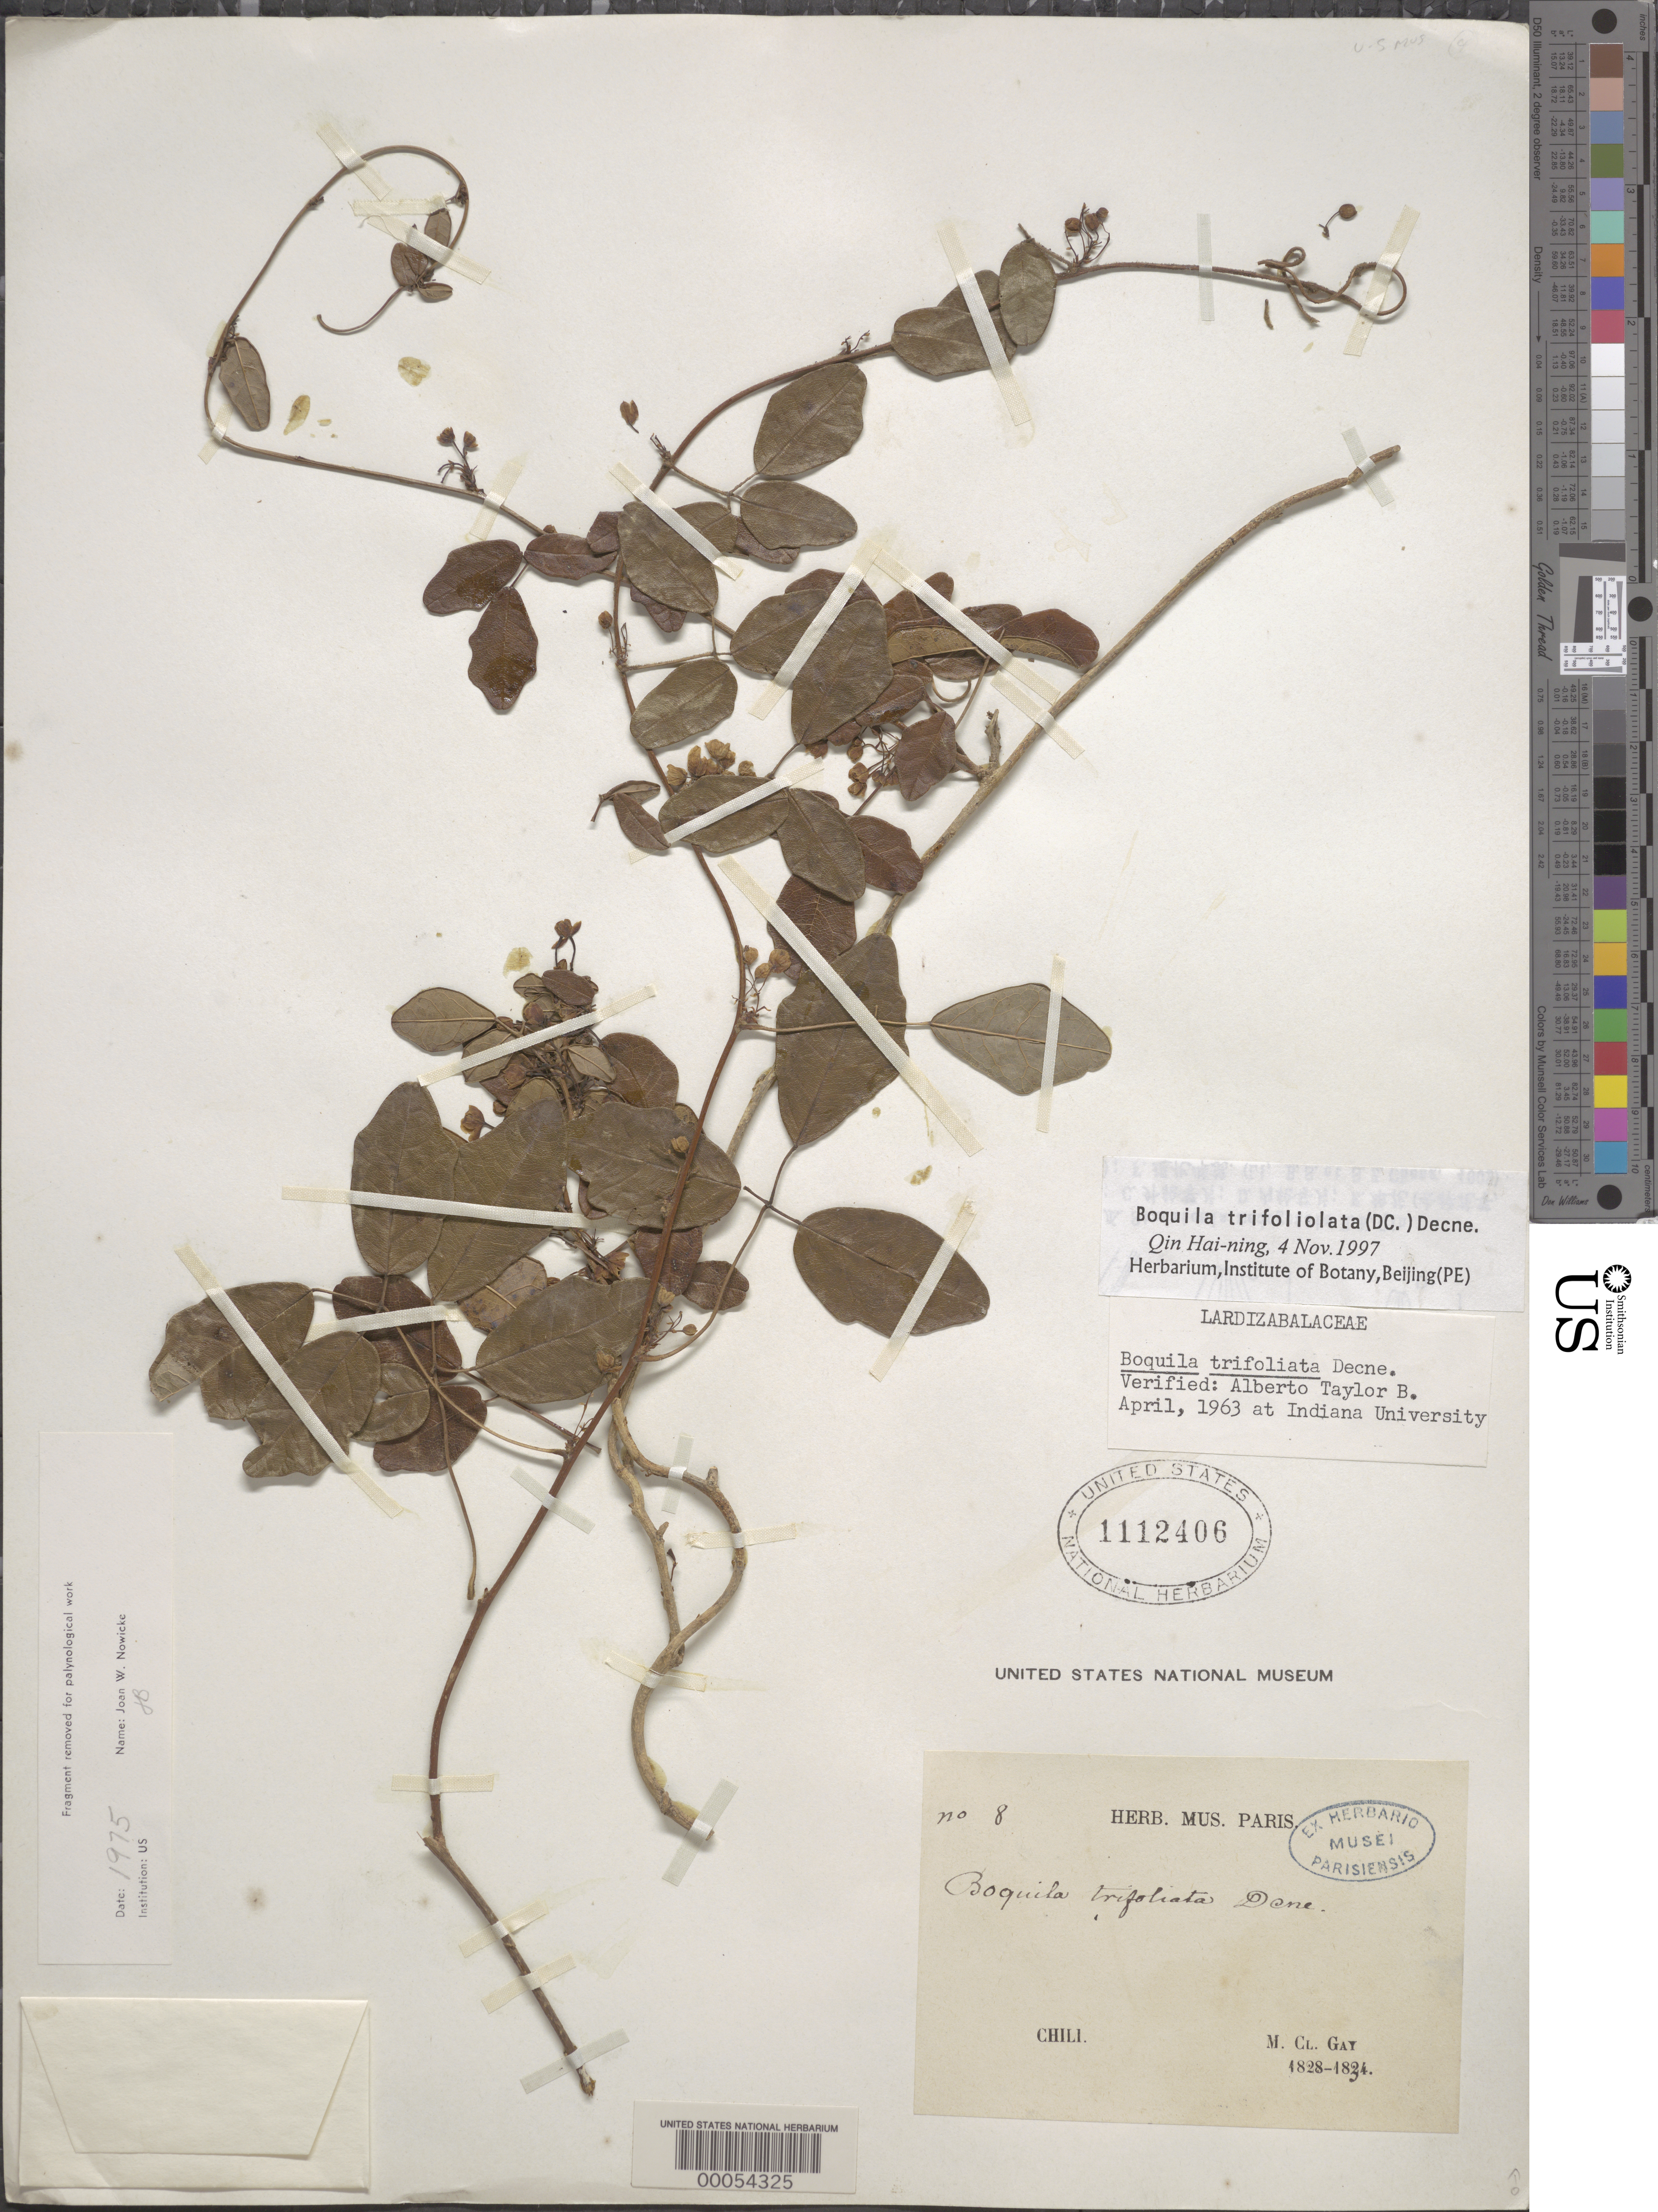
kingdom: Plantae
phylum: Tracheophyta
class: Magnoliopsida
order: Ranunculales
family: Lardizabalaceae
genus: Boquila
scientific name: Boquila trifoliolata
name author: (DC.) Decne.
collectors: M. Gay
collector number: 8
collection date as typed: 1828 to -- -- 1834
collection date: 1828/1834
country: Chile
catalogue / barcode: US 1112406